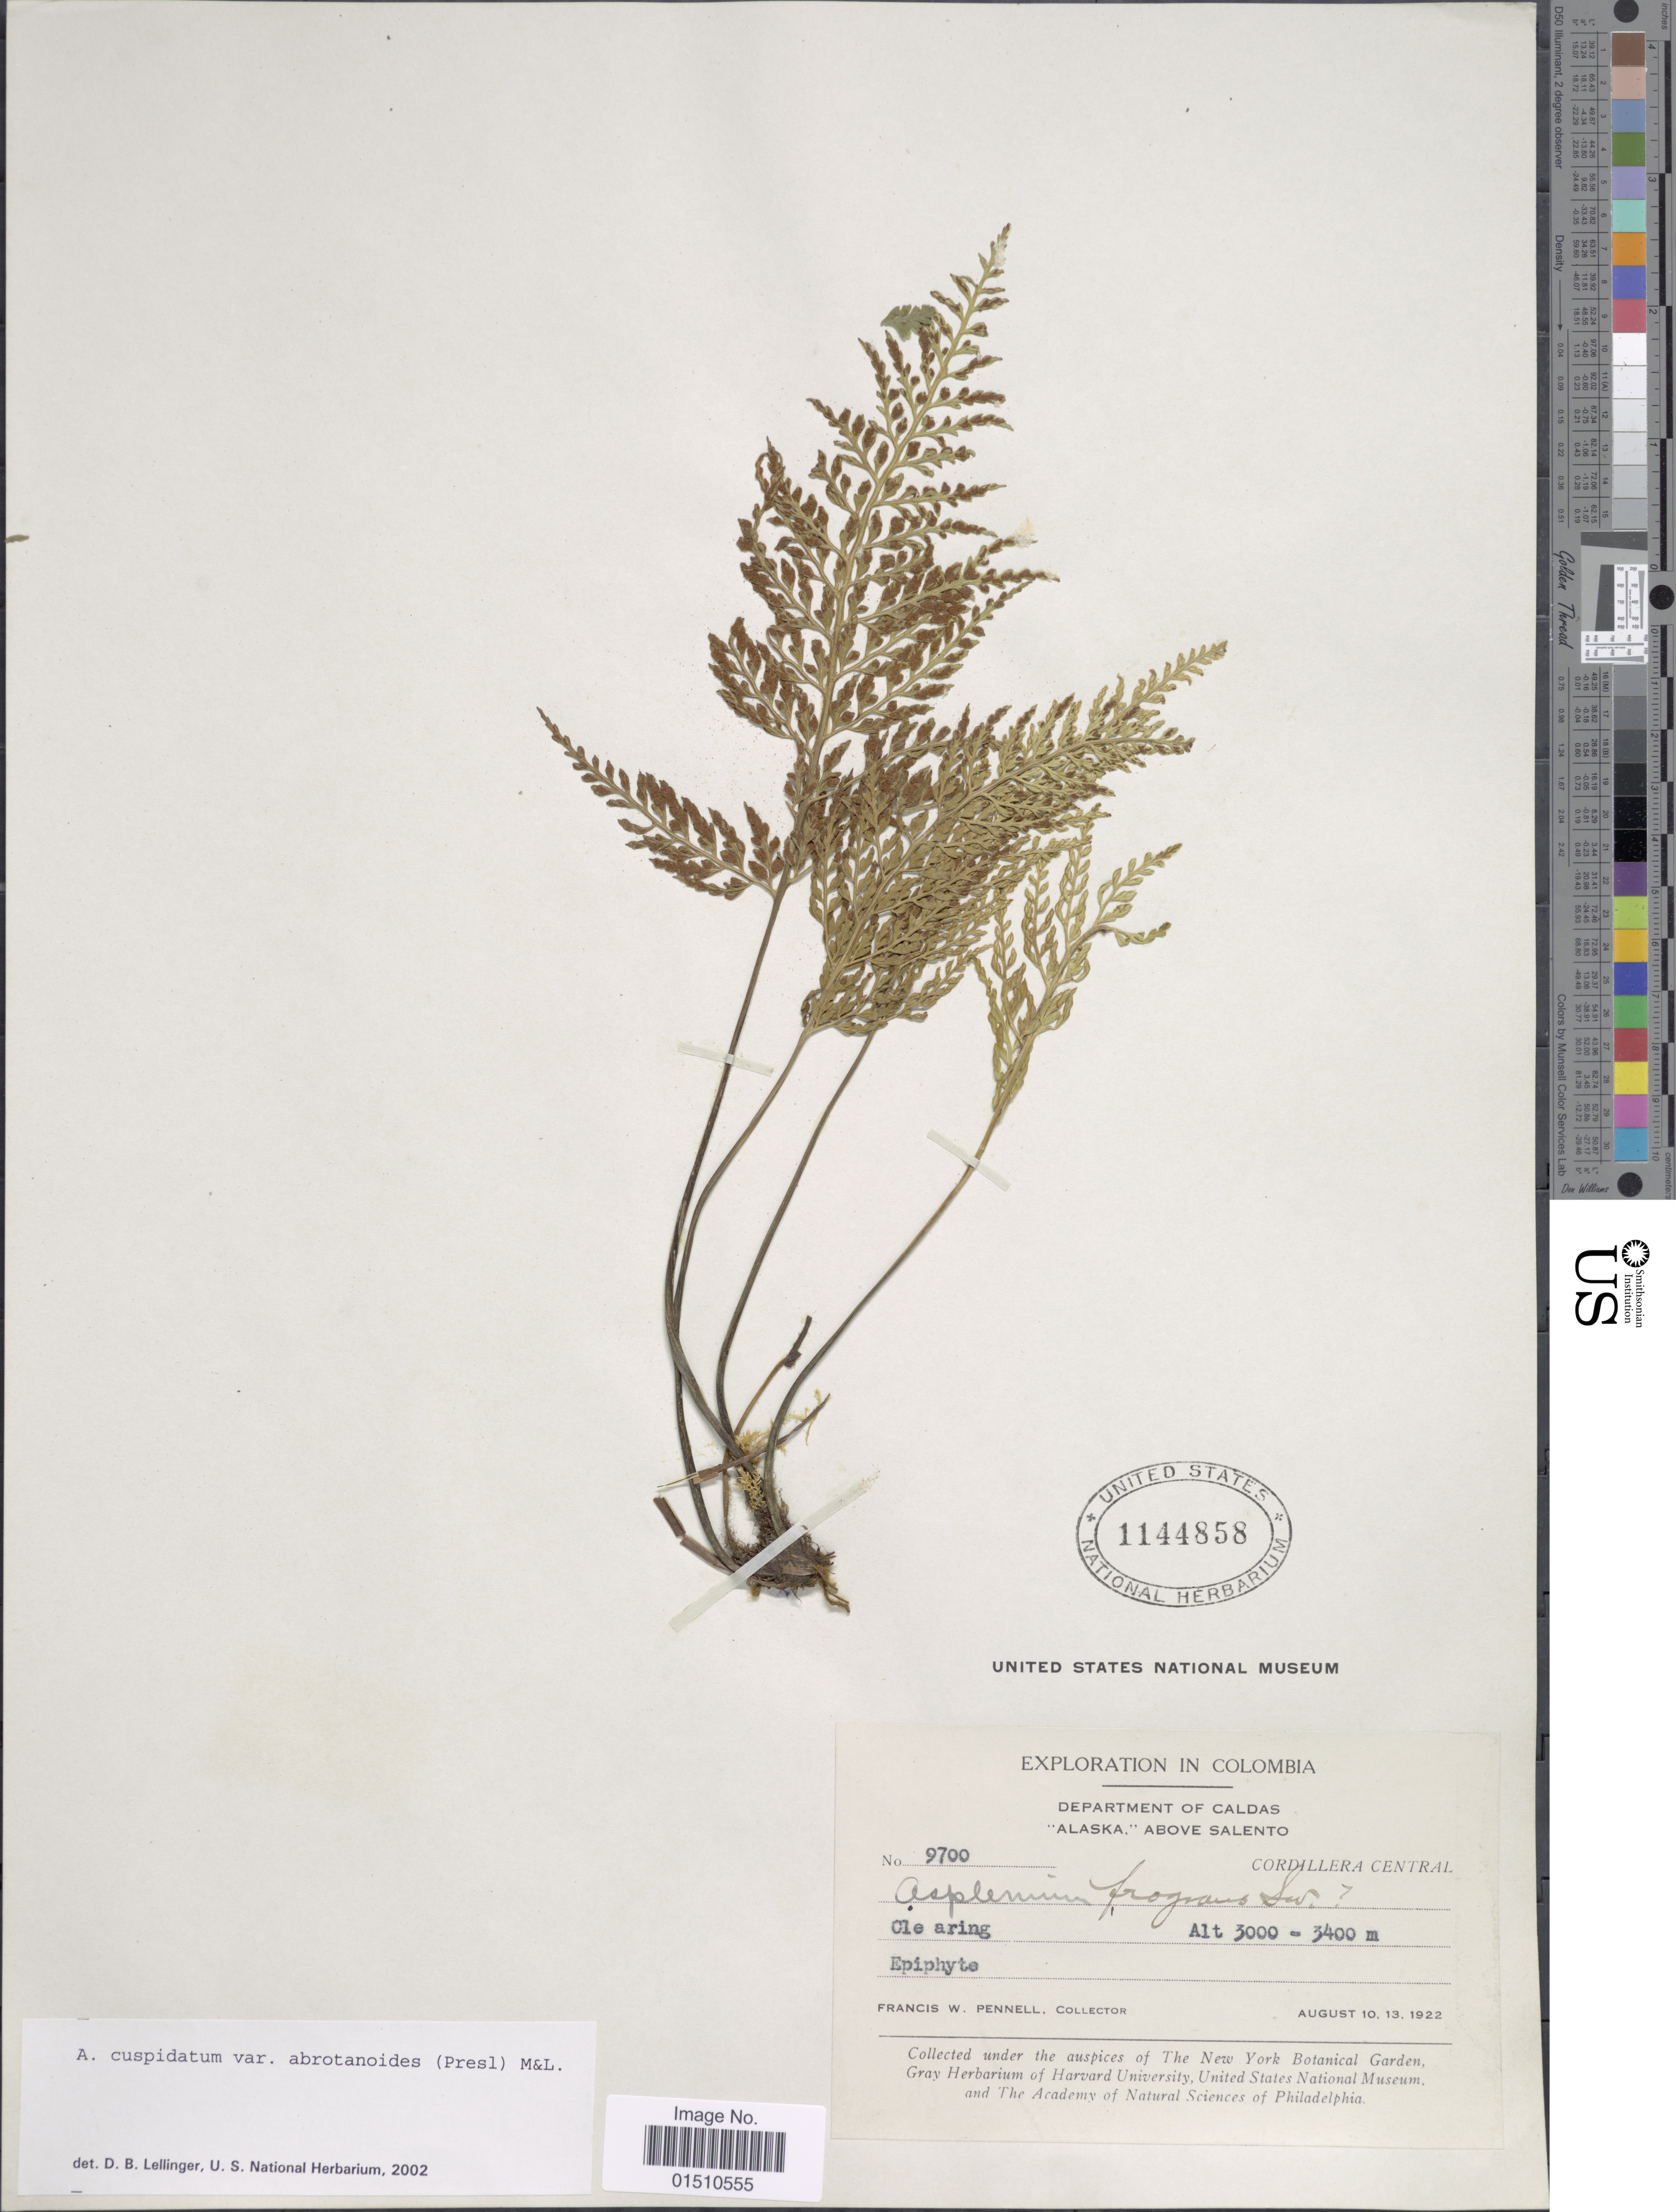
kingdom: Plantae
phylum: Tracheophyta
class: Polypodiopsida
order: Polypodiales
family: Aspleniaceae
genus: Asplenium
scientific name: Asplenium cuspidatum var. abrotanoides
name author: (C. Presl) C.V. Morton & Lellinger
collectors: F. W. Pennell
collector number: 9700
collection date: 1922-08-10/1922-08-13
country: Colombia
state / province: Caldas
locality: Colombia, Department of Caldas "Alaska," above Salento, Cordillera Central.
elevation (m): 3000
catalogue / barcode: US 1144858